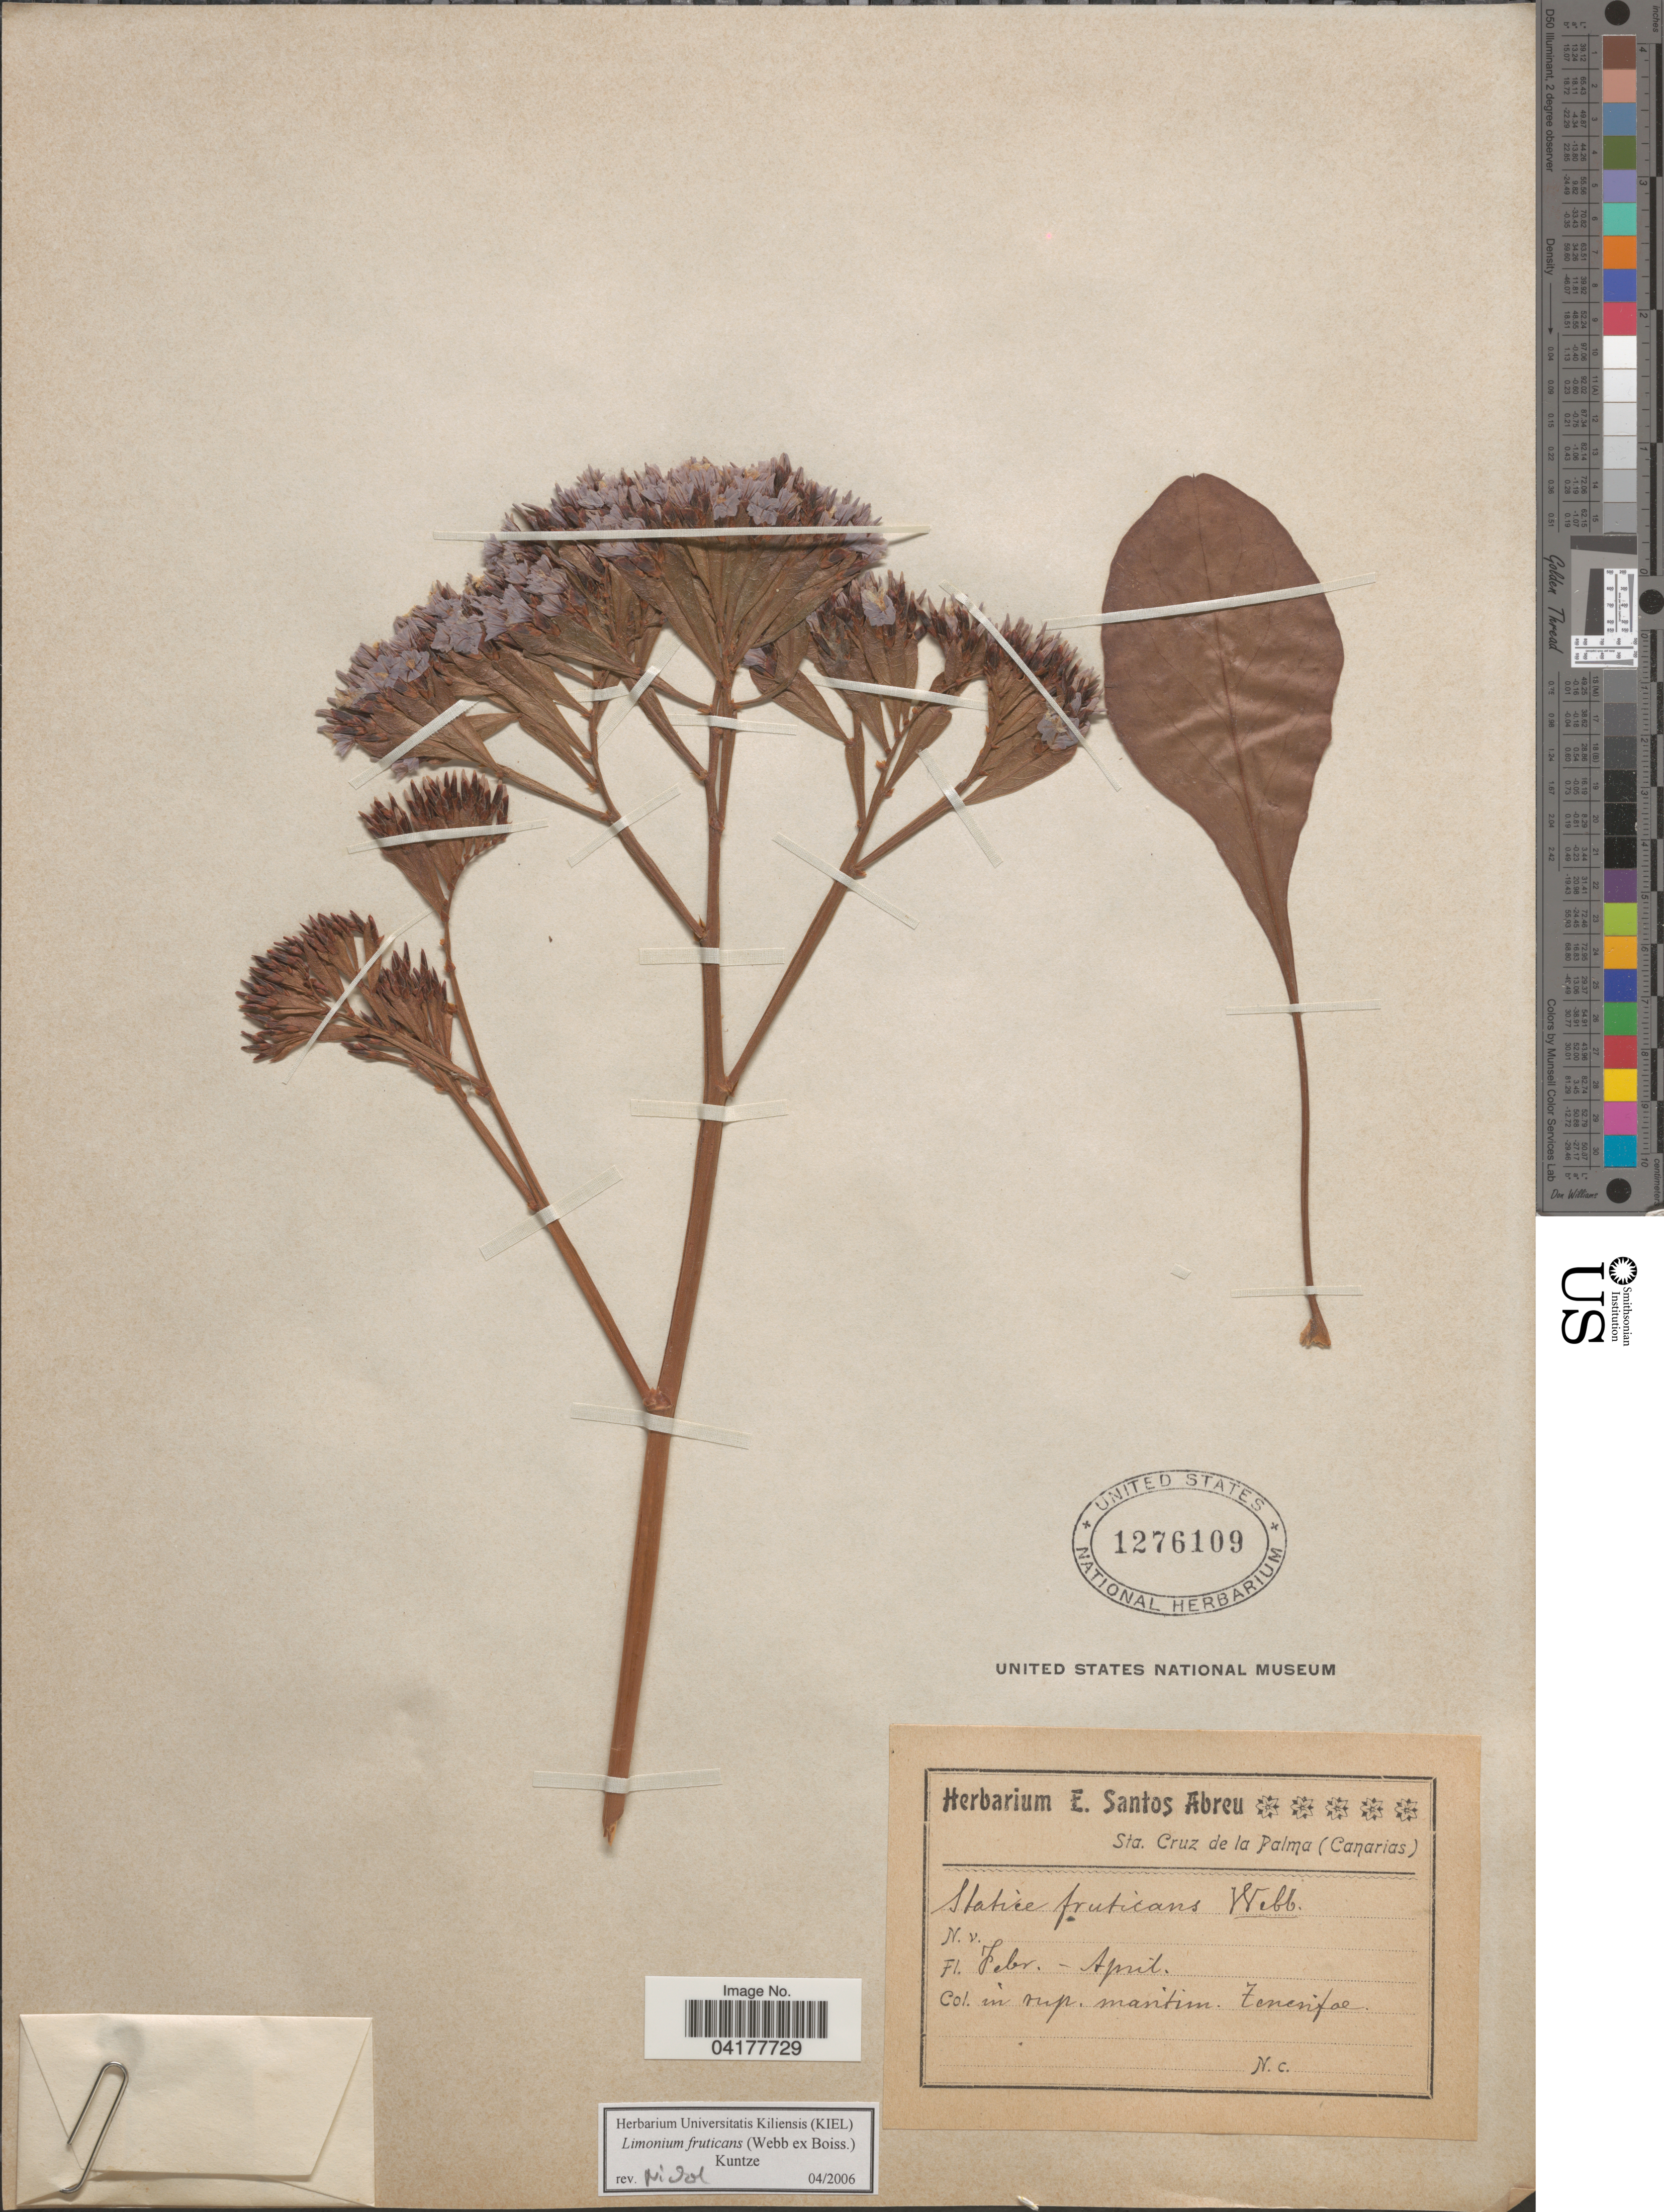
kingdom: Plantae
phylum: Tracheophyta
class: Magnoliopsida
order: Caryophyllales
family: Plumbaginaceae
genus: Limonium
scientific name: Limonium fruticans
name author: Kuntze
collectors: Ex herb. E. Santos Abreu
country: Spain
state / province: Canarias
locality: In rup. maritim. Tenerifæ.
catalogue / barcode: US 1276109